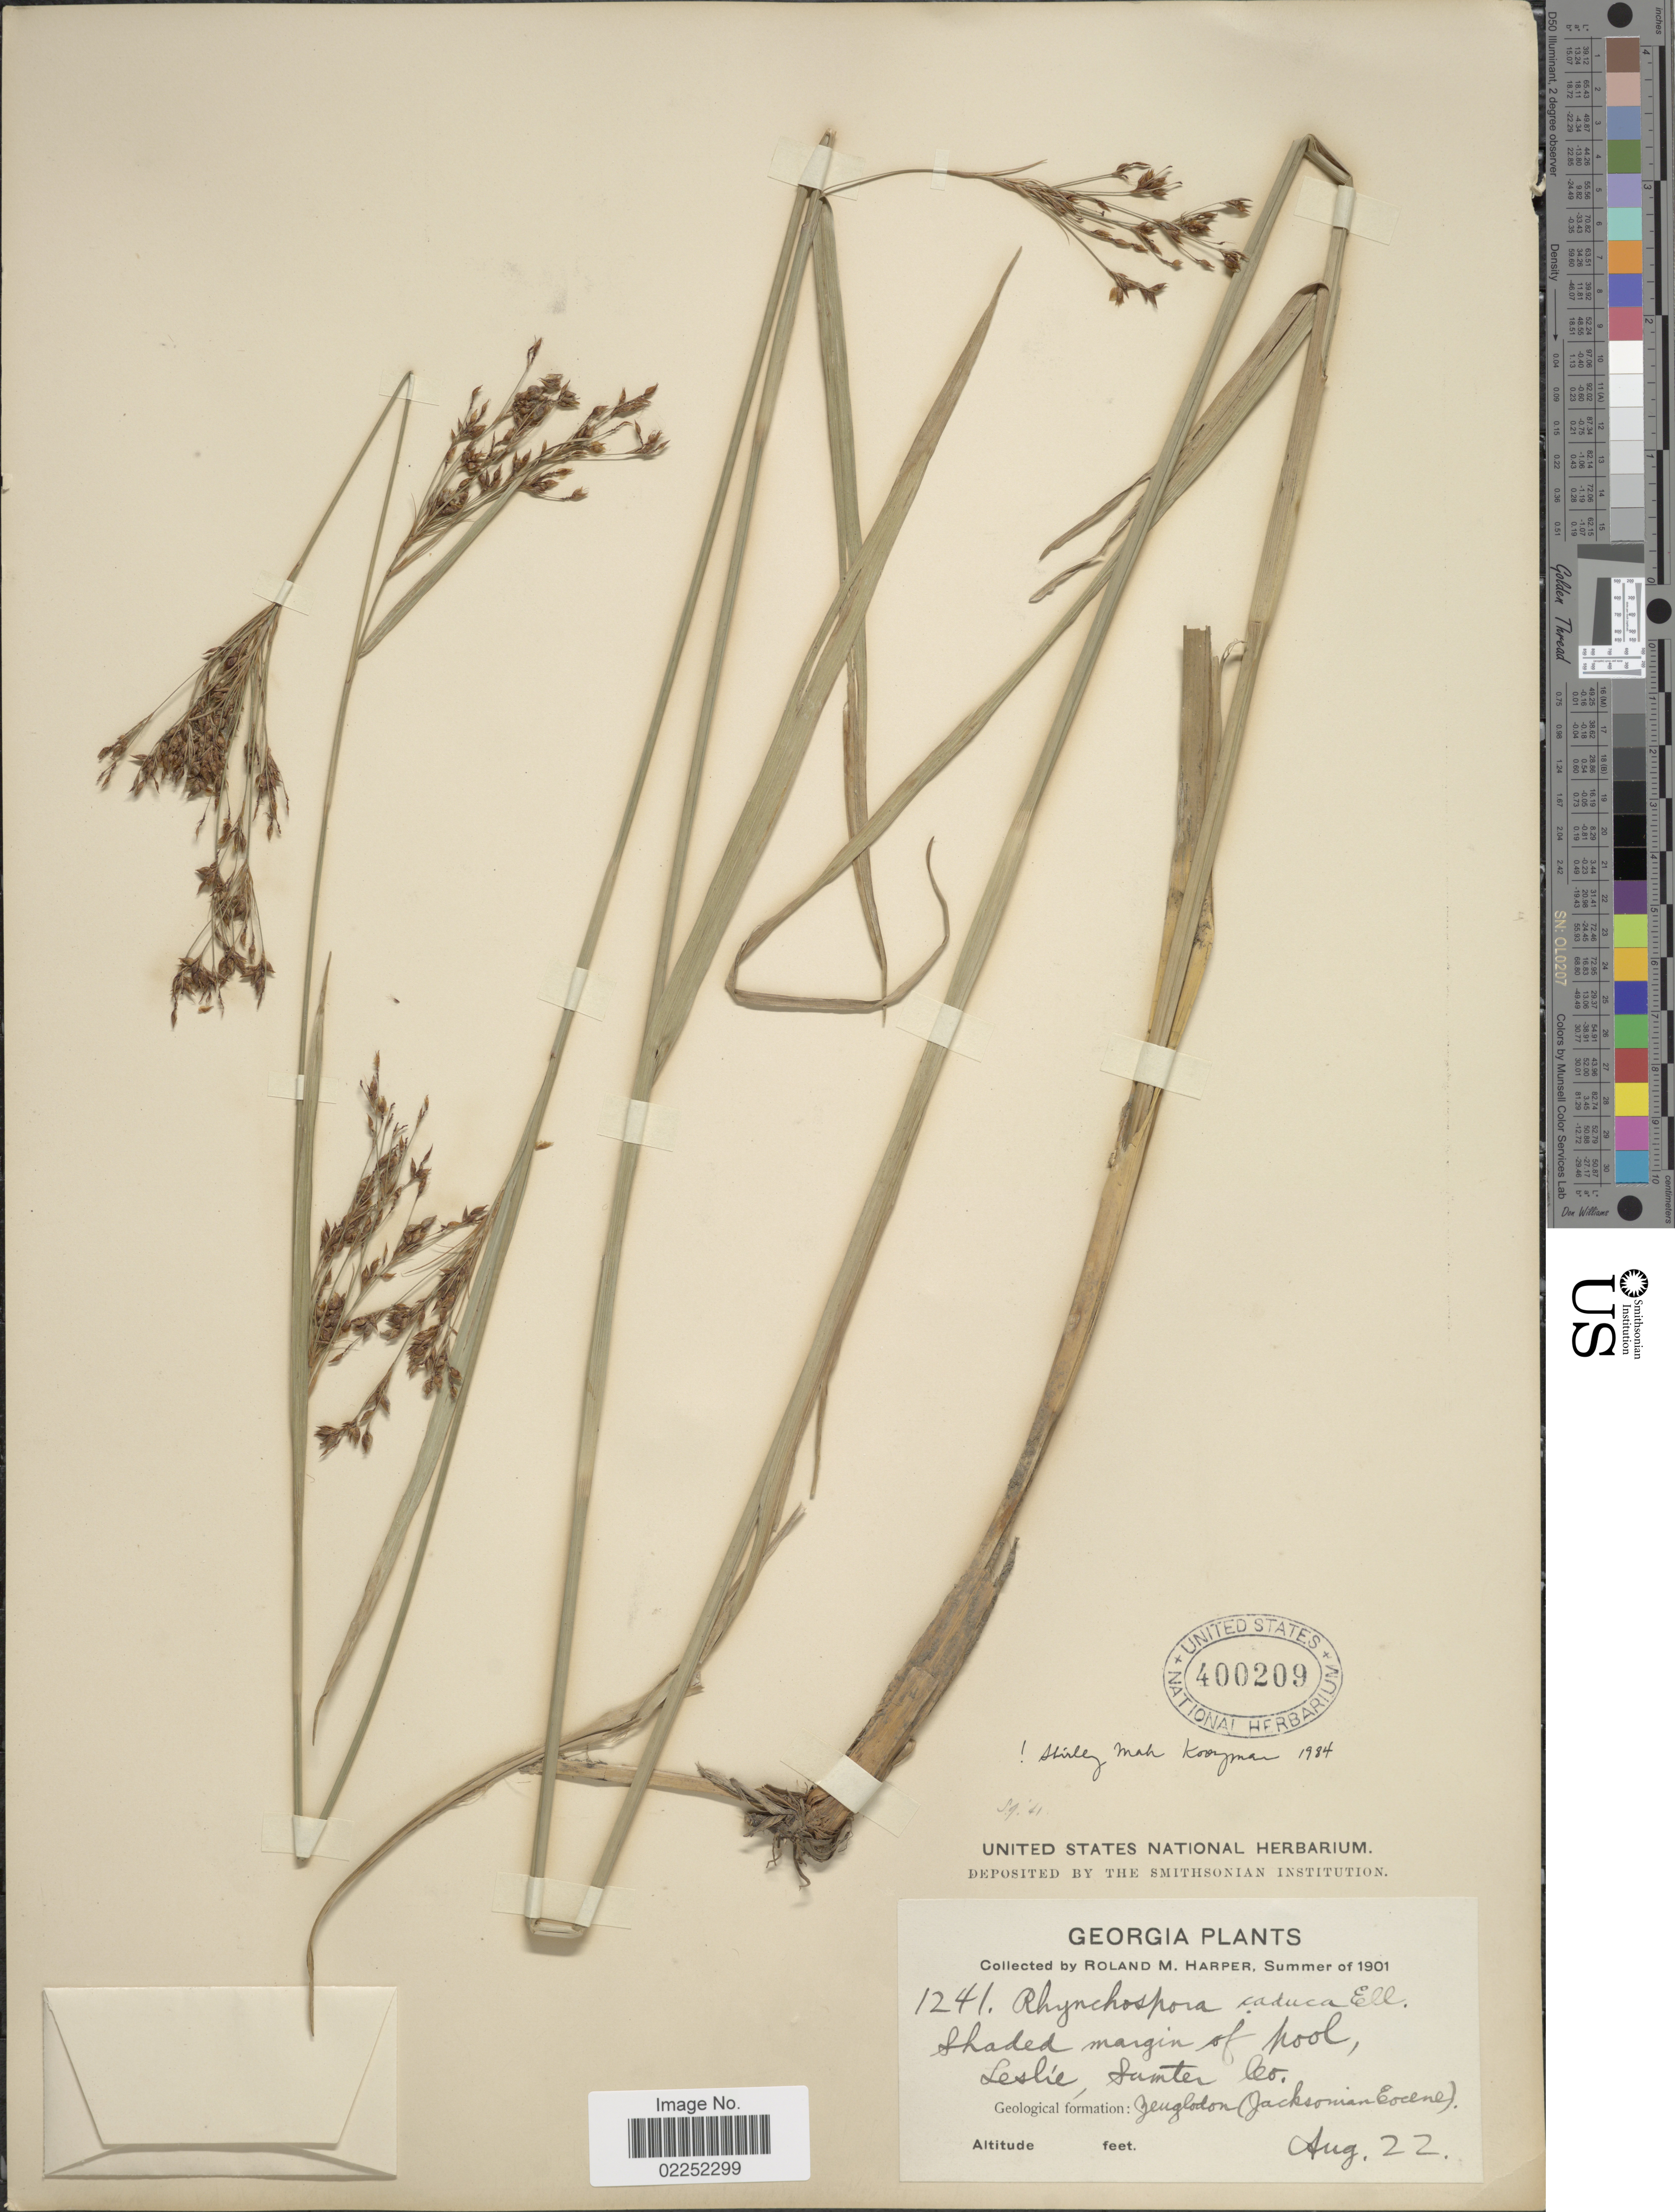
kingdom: Plantae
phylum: Tracheophyta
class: Liliopsida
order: Poales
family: Cyperaceae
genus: Rhynchospora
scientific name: Rhynchospora caduca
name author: Elliott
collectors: R. M. Harper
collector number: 1241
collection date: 1901-08-22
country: United States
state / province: Georgia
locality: Shaded margin of pool, Leslie, Sumter Co, Geological formation: Zenglodon (Jacksonian Eocene)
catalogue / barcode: US 400209